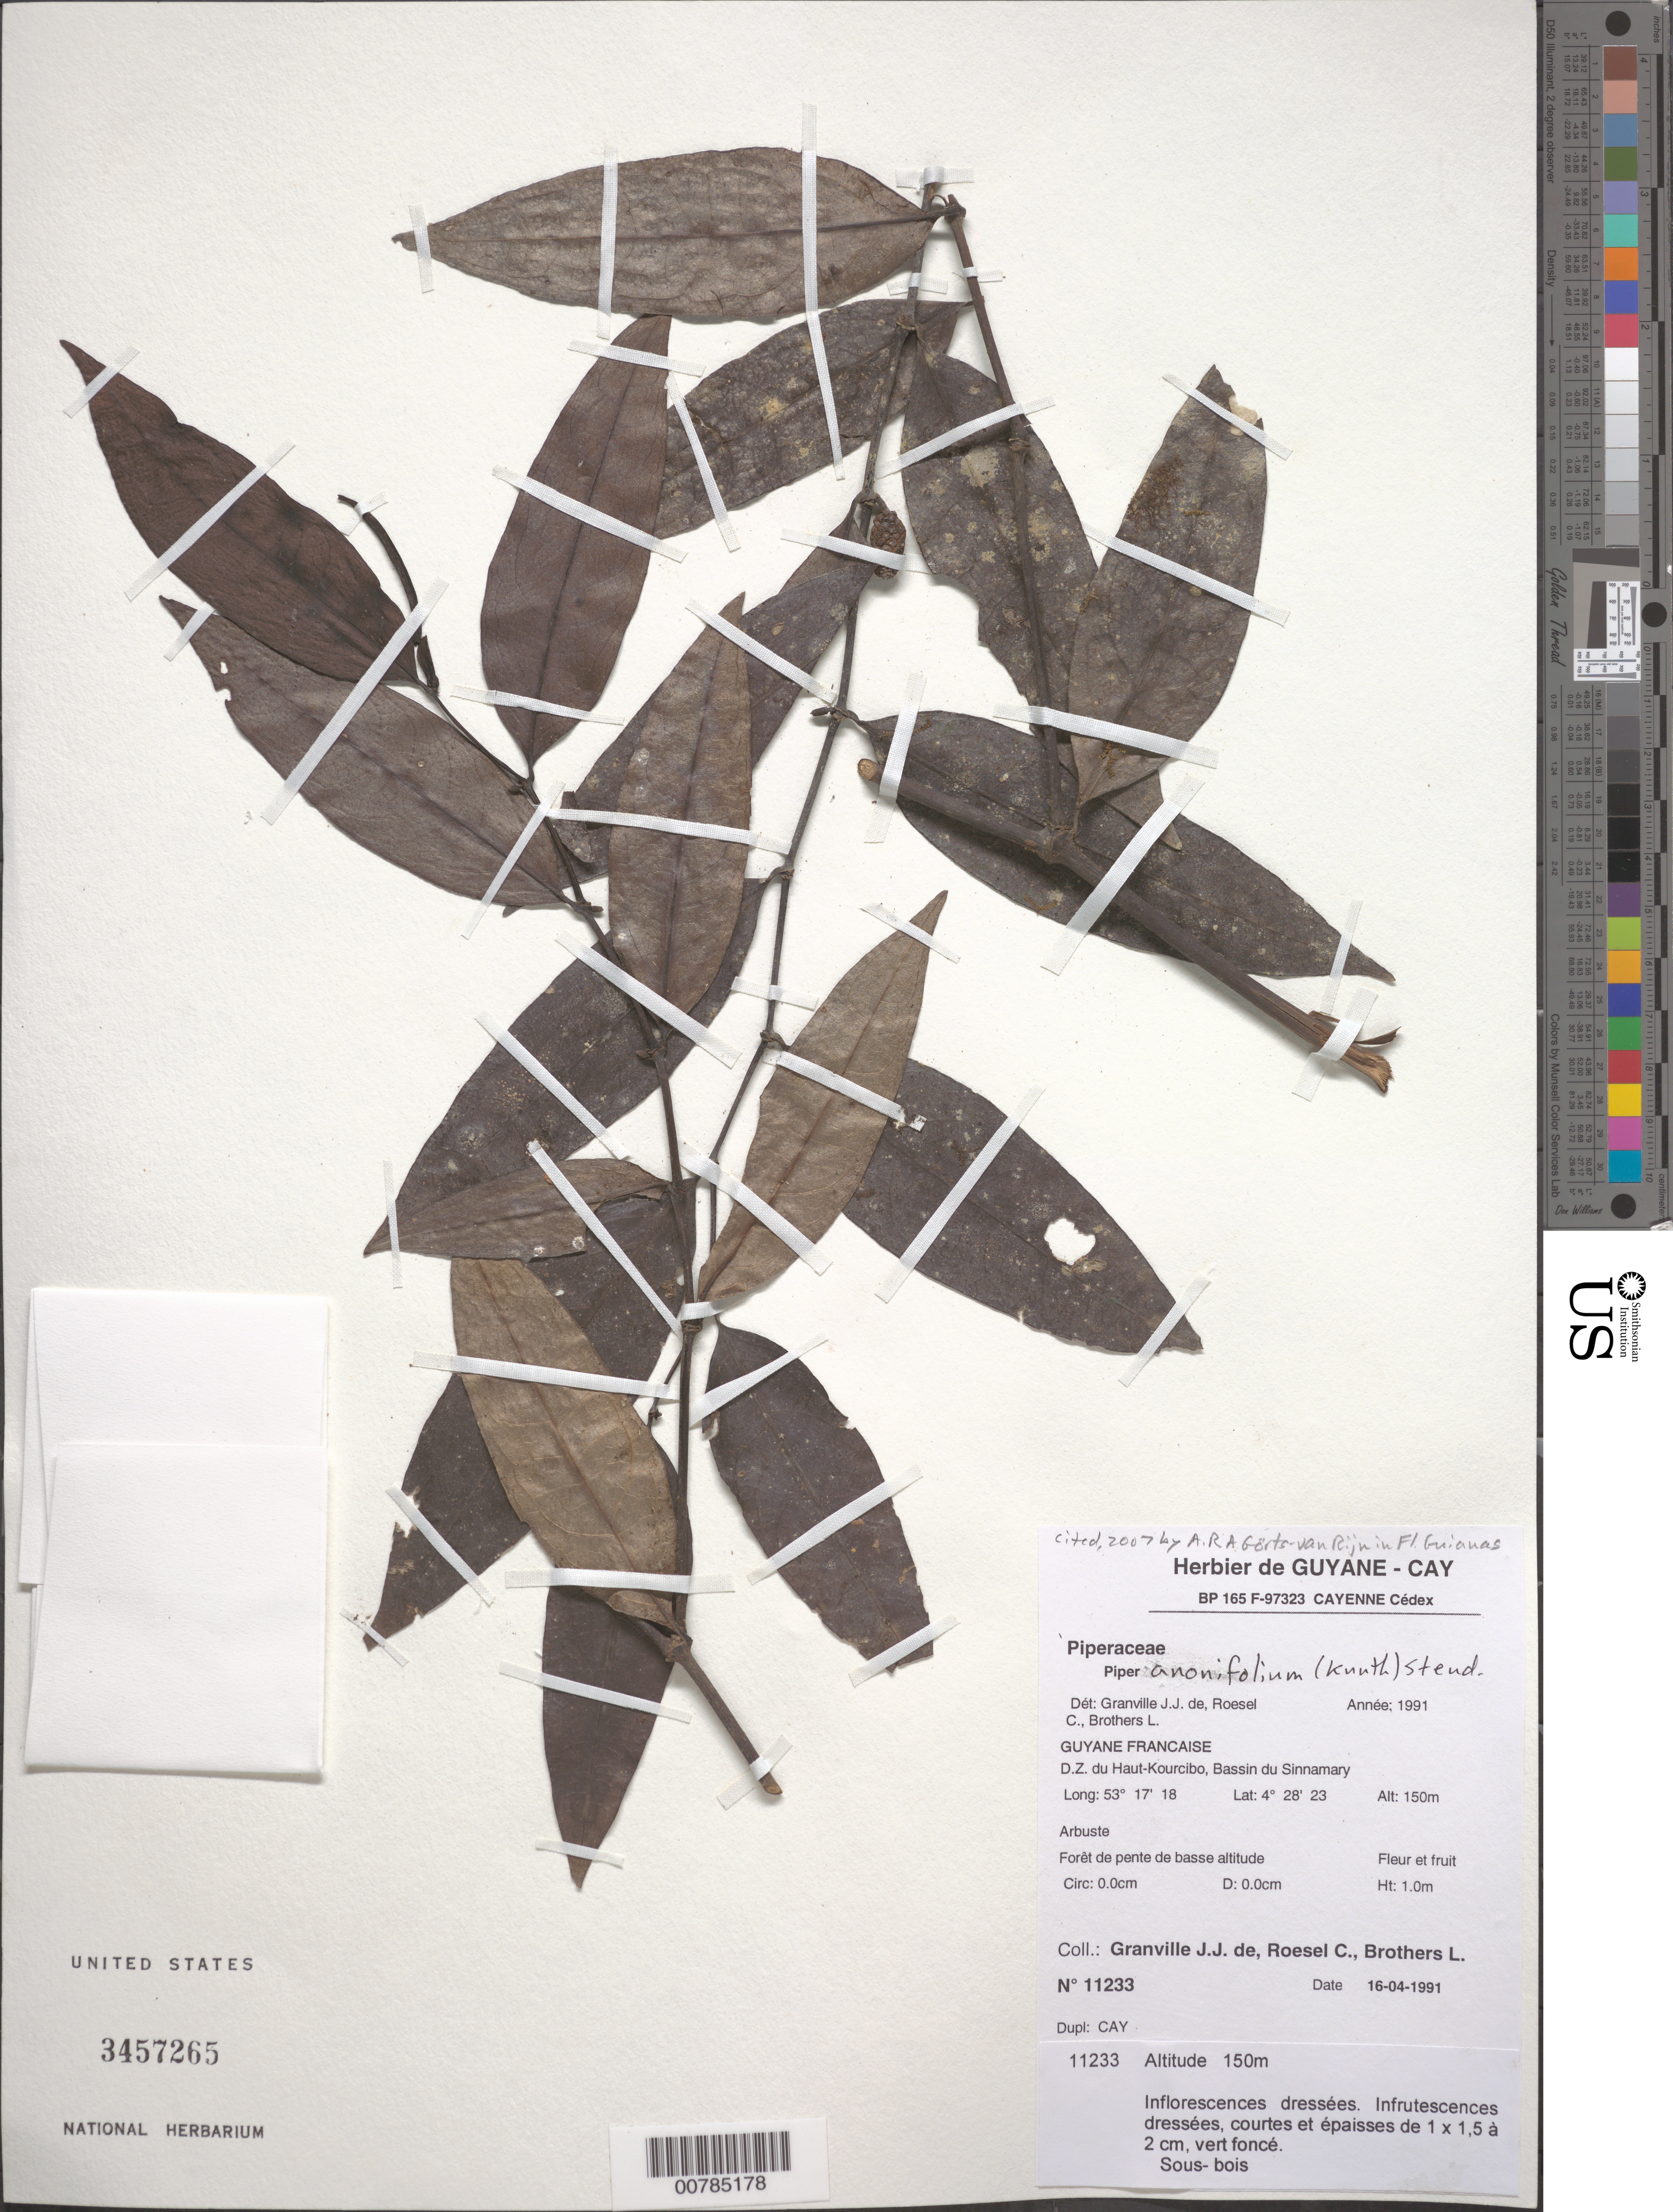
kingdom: Plantae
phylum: Tracheophyta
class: Magnoliopsida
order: Piperales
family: Piperaceae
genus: Piper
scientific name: Piper sp.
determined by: Granville, J. J.; Roesel, C. S.; Brothers, Leslie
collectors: J.-J. de Granville, C. S. Roesel & L. Brothers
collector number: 11233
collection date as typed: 16-Apr-91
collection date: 1991-04-16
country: French Guiana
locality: D.Z. du Haut-Kourcibo, Bassin du Sinnamary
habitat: Forêt de pente de basse altitude; sous bois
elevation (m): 150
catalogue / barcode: US 3457265